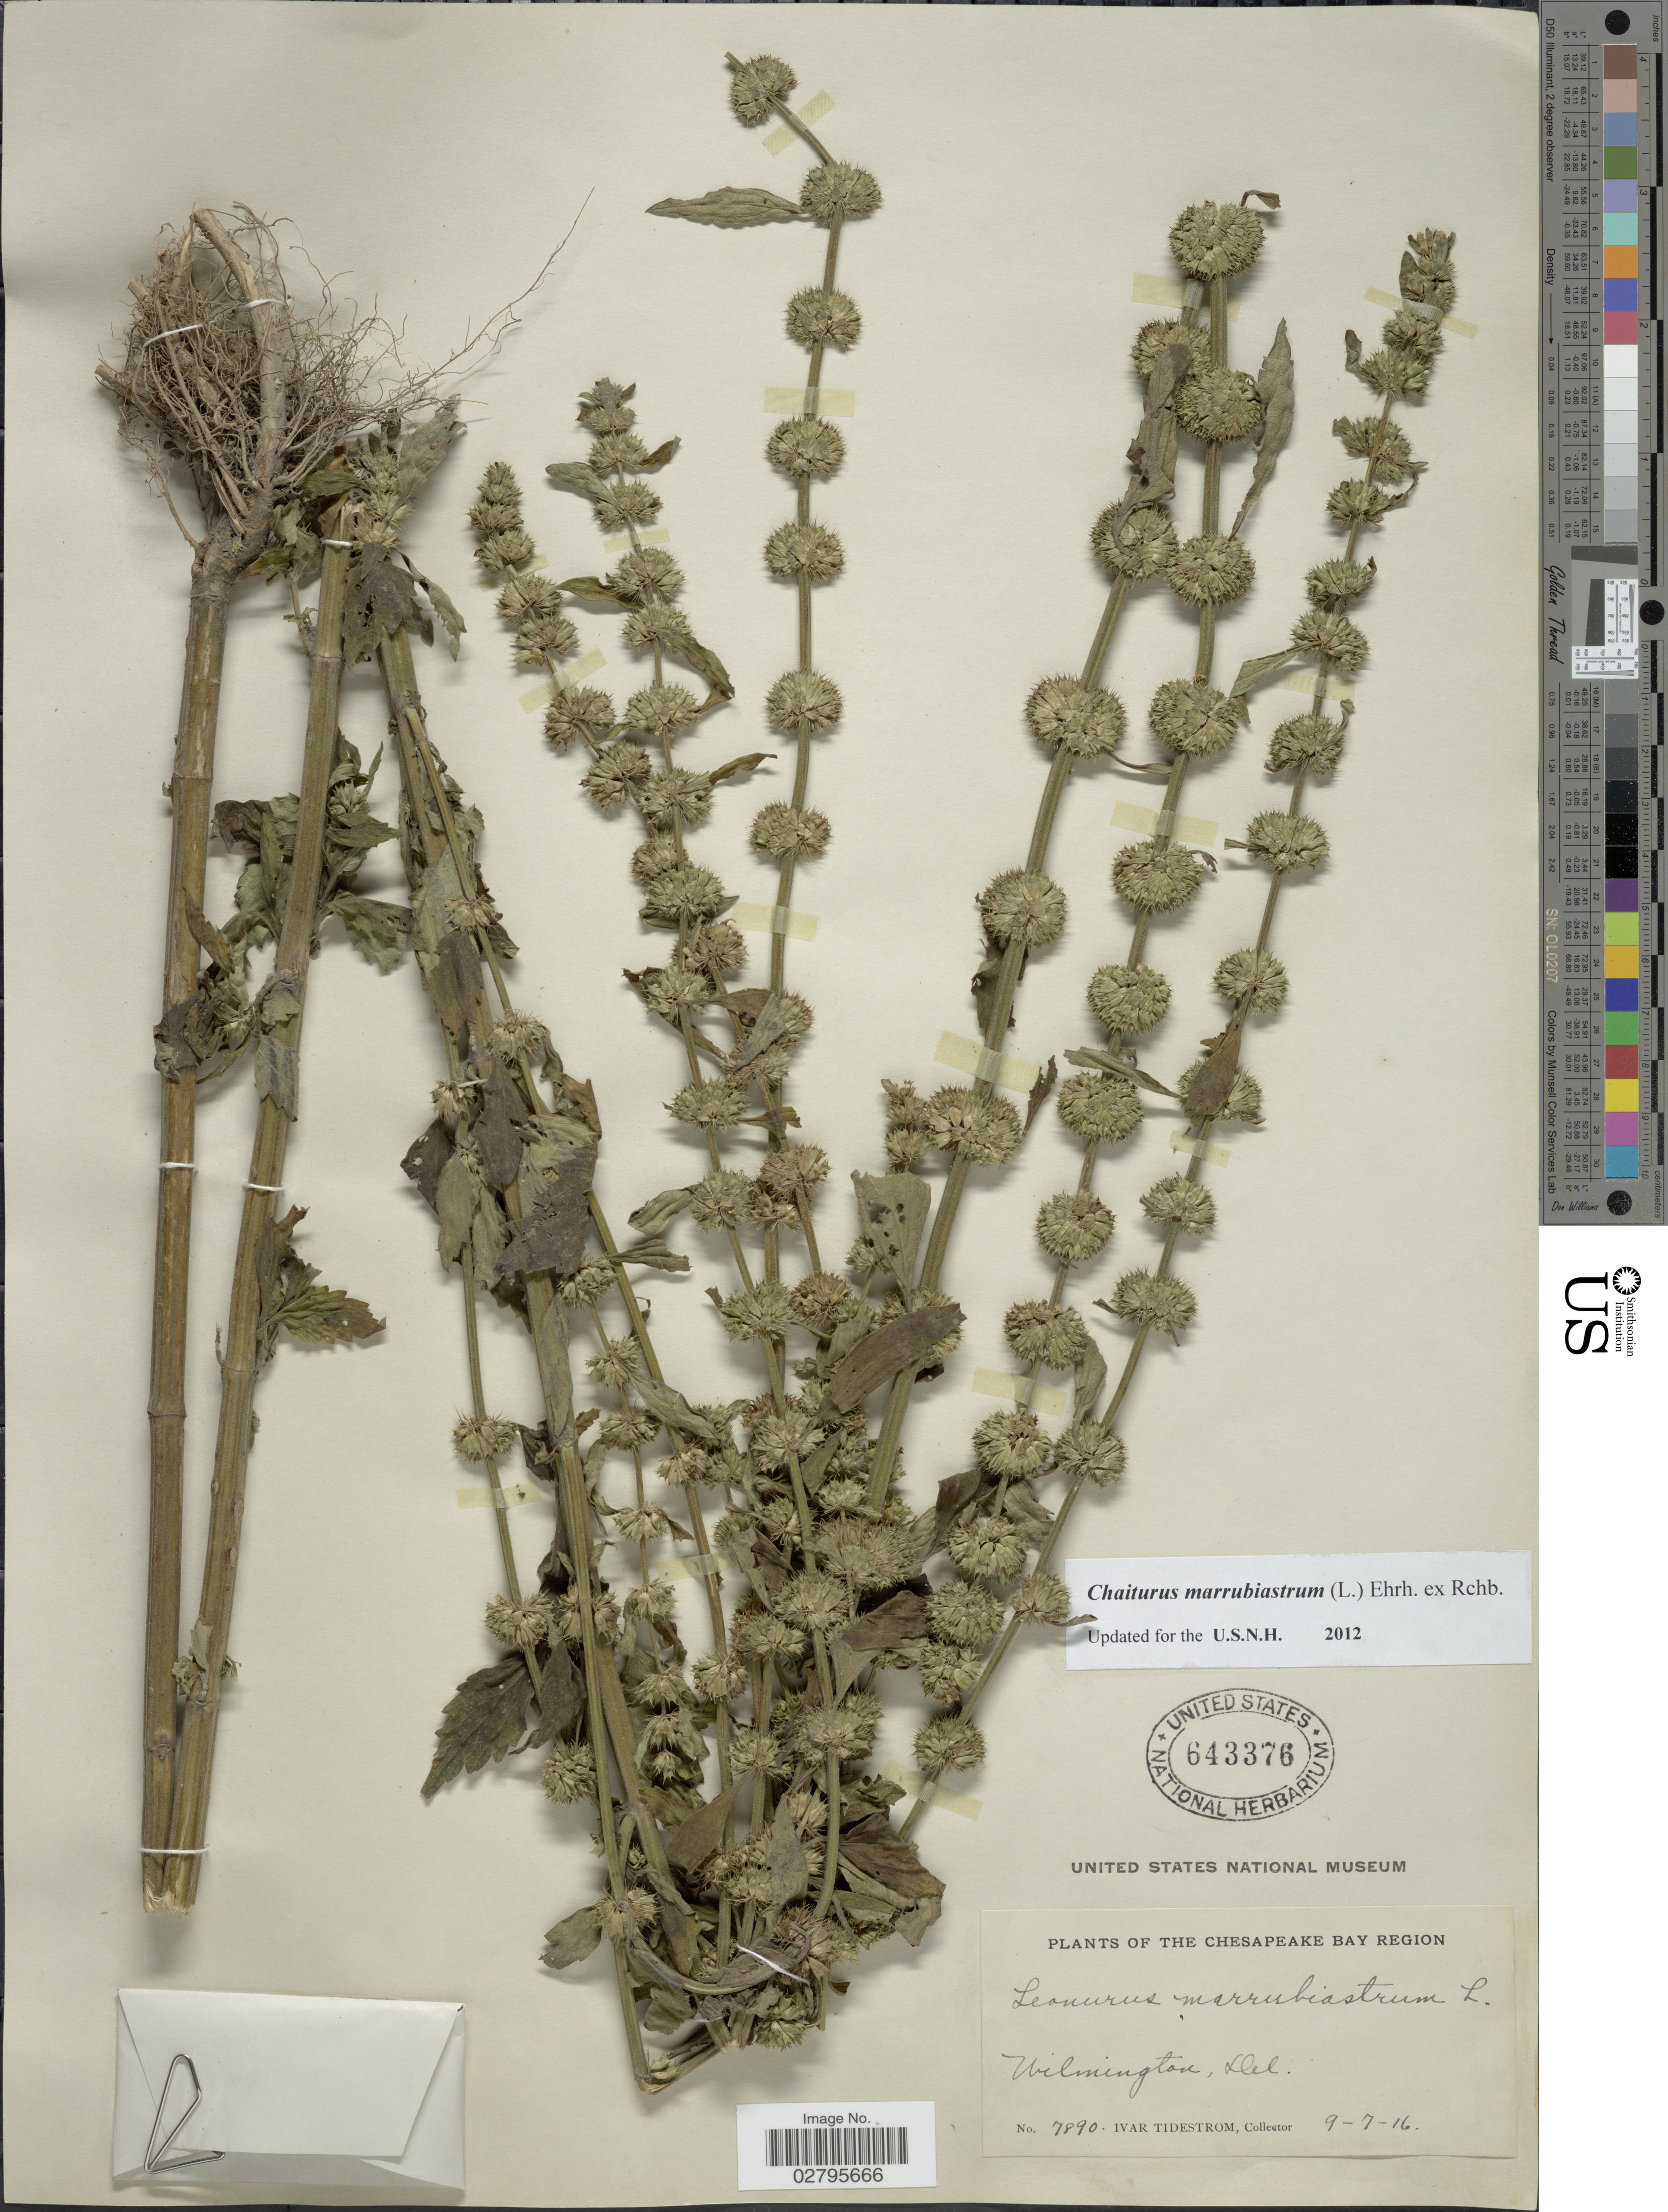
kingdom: Plantae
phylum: Tracheophyta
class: Magnoliopsida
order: Lamiales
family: Lamiaceae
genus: Chaiturus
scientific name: Chaiturus marrubiastrum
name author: (L.) Rchb.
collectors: I. F. Tidestrom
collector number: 7890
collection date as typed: Transcribed d/m/y: 7/9/16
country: United States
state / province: Delaware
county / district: New Castle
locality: The Chesapeake Bay Region, Wilmington.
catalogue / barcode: US 643376